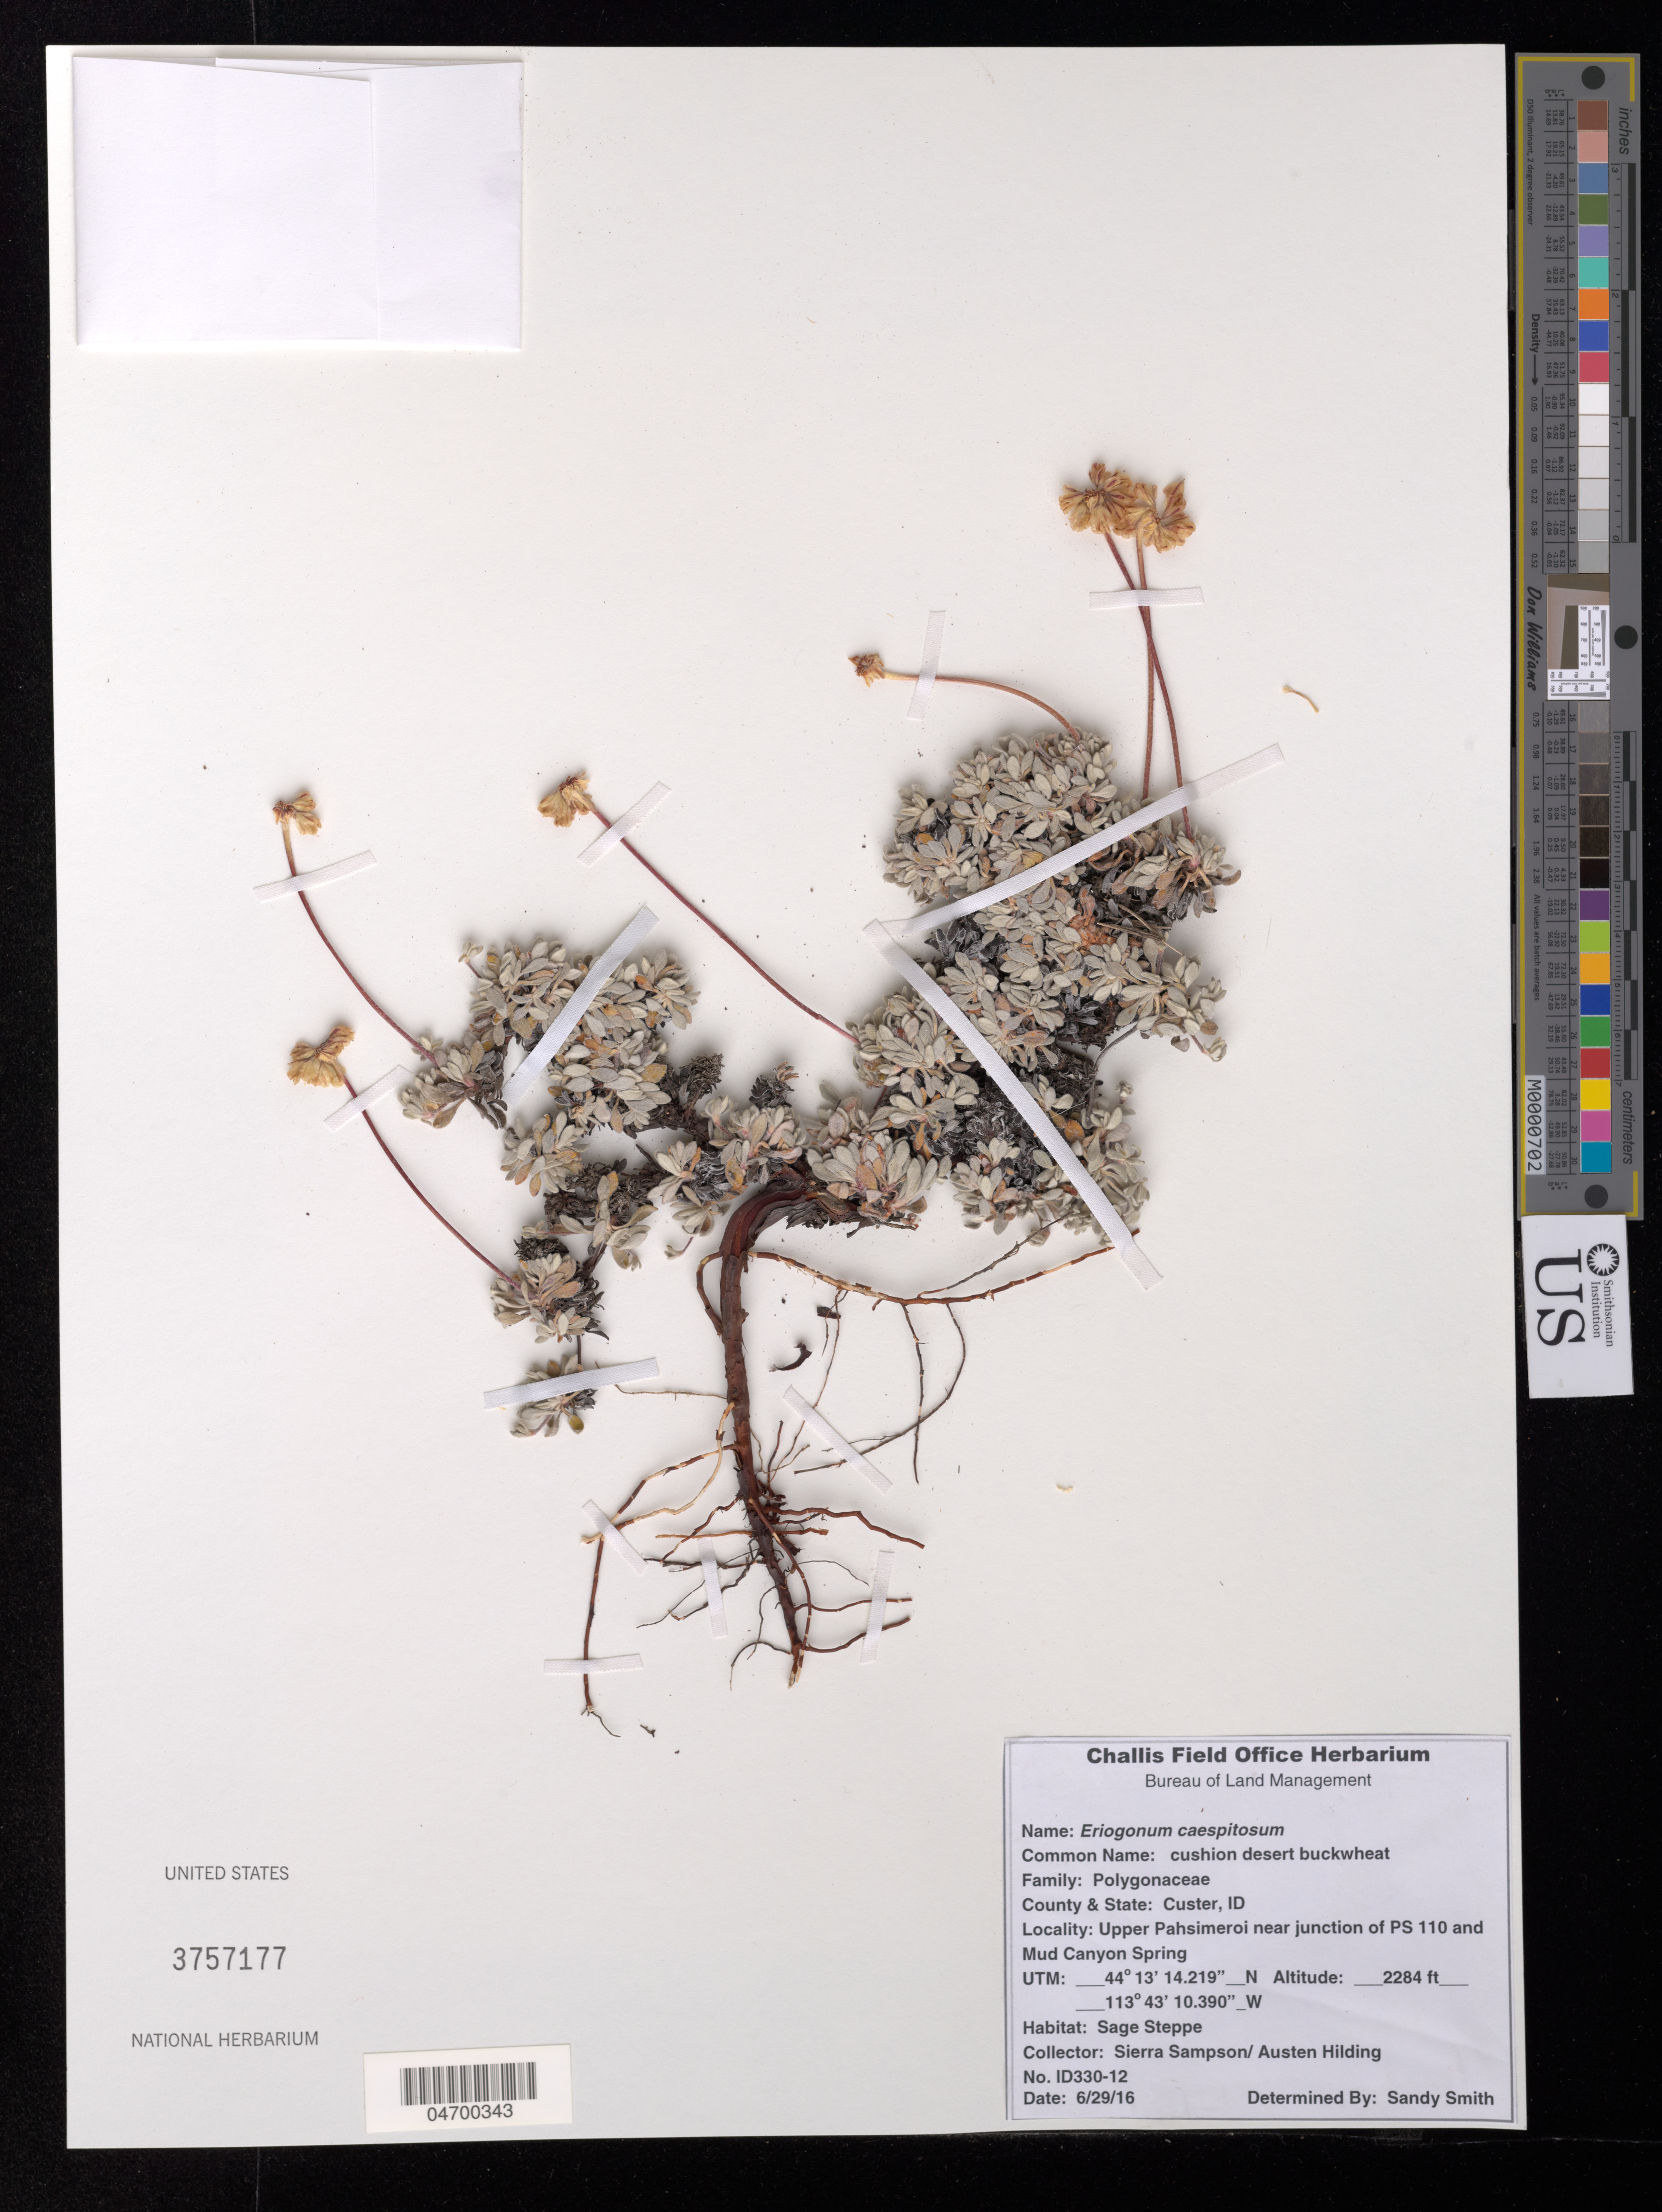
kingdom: Plantae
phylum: Tracheophyta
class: Magnoliopsida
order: Asterales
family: Asteraceae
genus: Eriophyllum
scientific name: Eriophyllum caespitosum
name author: Douglas ex Lindl.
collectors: S. Sampson & A. Hilding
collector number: ID330-12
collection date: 2016-06-29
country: United States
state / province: Idaho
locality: County & State: Custer, ID. Upper Pahsimeroi near junction of PS 110 and Mud Canyon Spring. Sierra Steppe.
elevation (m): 696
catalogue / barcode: US 3757177